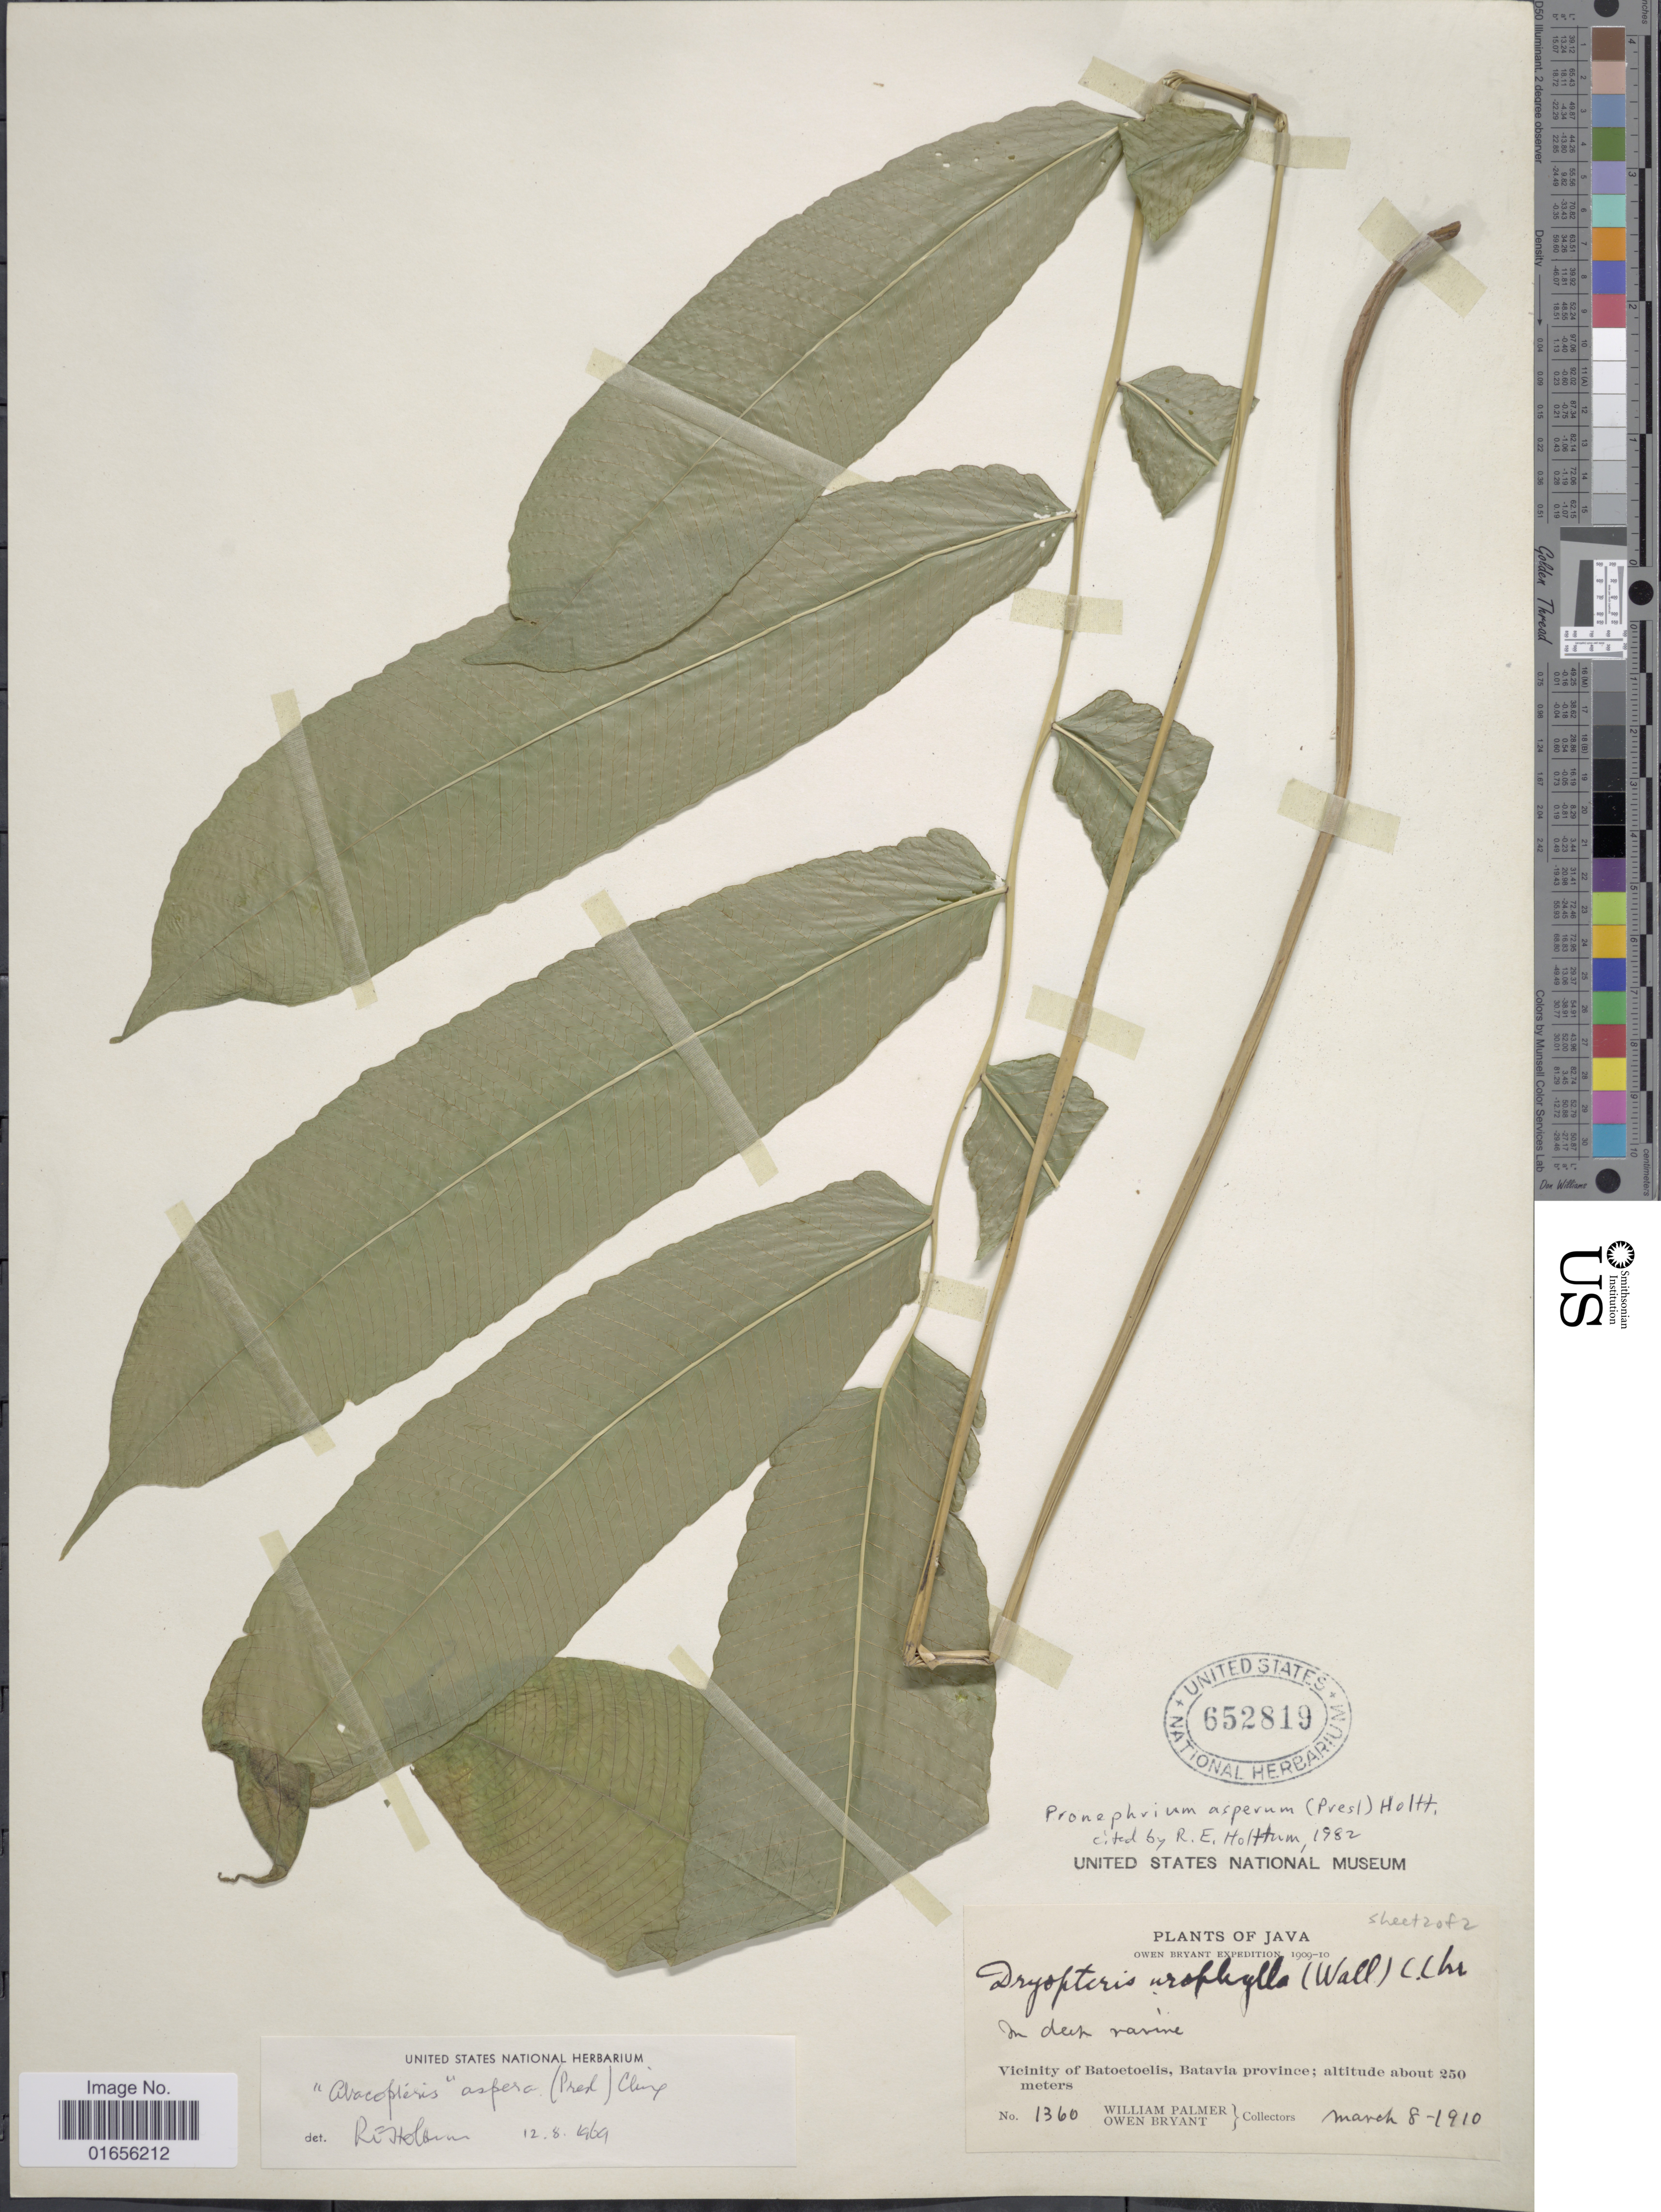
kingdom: Plantae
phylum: Tracheophyta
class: Polypodiopsida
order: Polypodiales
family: Thelypteridaceae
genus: Pronephrium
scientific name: Pronephrium asperum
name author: (C. Presl) Holttum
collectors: W. Palmer & O. Bryant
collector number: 1360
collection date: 1910-03-08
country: Indonesia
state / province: Java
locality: Java, Vicinity of Batoetoelis, Batavia province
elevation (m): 250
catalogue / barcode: US 652819